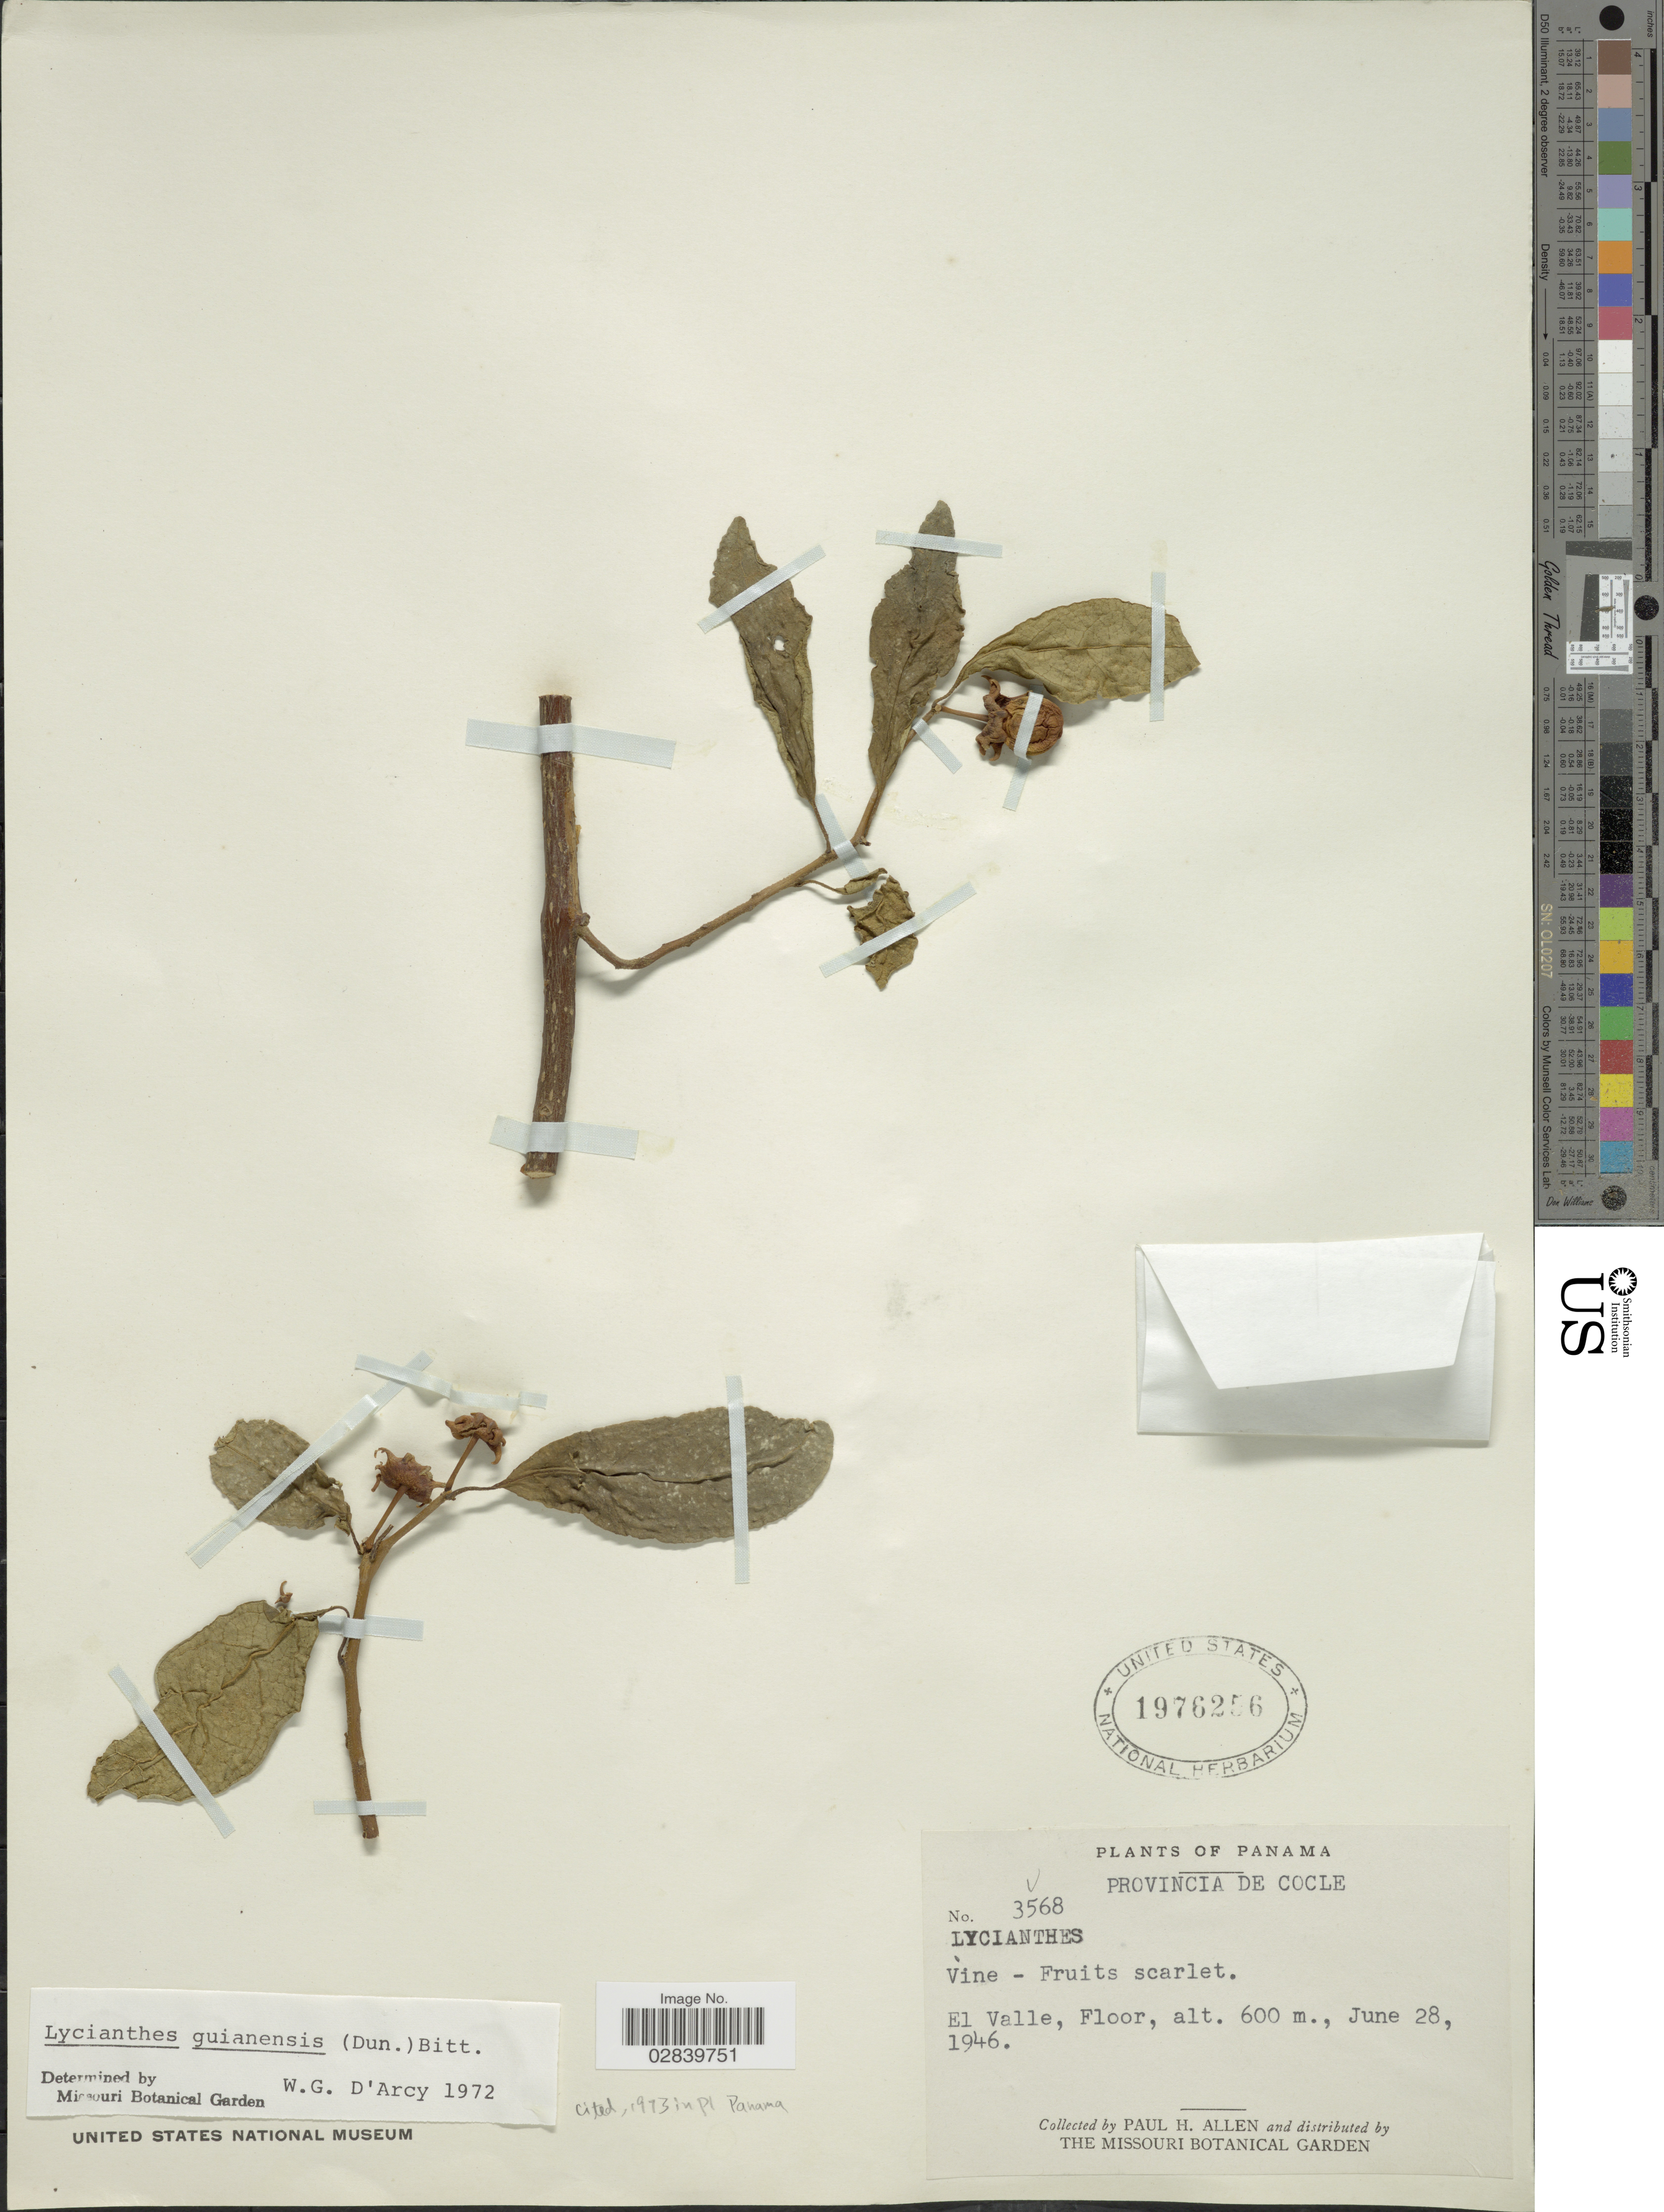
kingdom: Plantae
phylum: Tracheophyta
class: Magnoliopsida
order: Solanales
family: Solanaceae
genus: Lycianthes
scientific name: Lycianthes guianensis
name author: (Dunal) Bitter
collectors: P. H. Allen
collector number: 3568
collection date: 1946-06-28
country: Panama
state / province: Coclé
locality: El Valle.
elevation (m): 600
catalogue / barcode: US 1976256